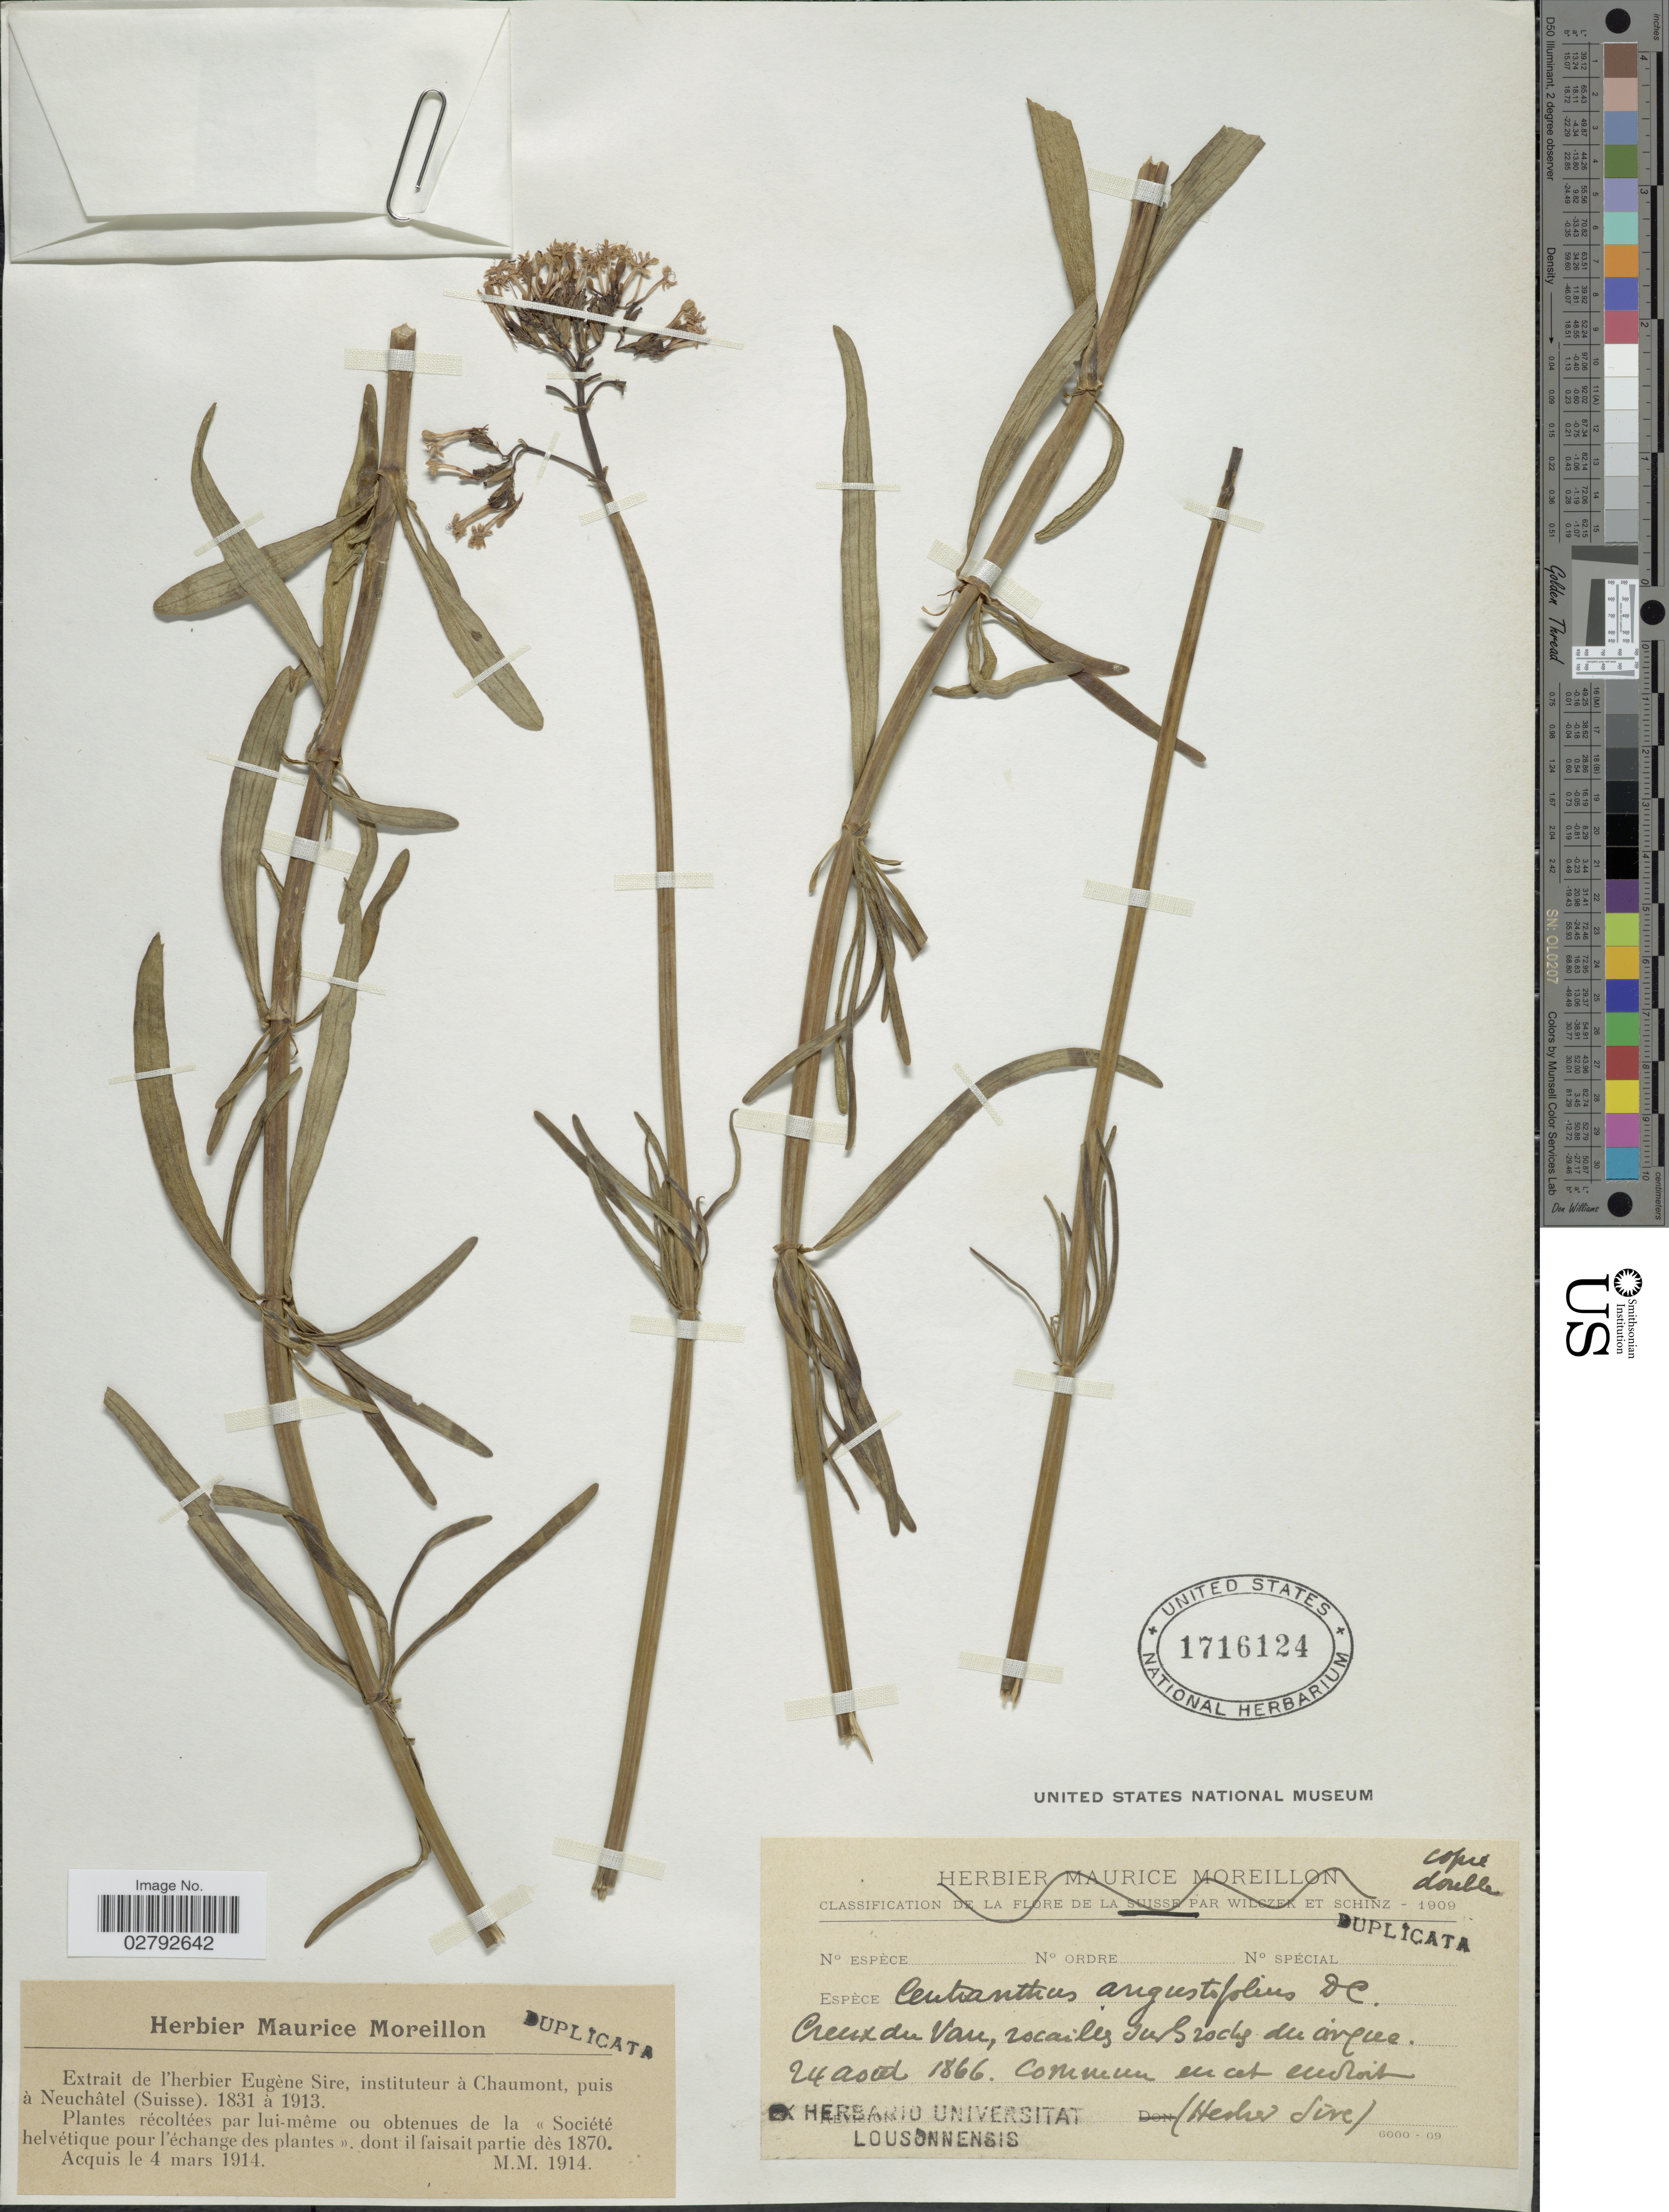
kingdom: Plantae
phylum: Tracheophyta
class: Magnoliopsida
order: Dipsacales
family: Caprifoliaceae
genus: Centranthus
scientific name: Centranthus angustifolius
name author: (Mill.) DC.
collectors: ex herb. Sive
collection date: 1914-03-04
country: Switzerland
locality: Creux du Van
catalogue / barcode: US 1716124